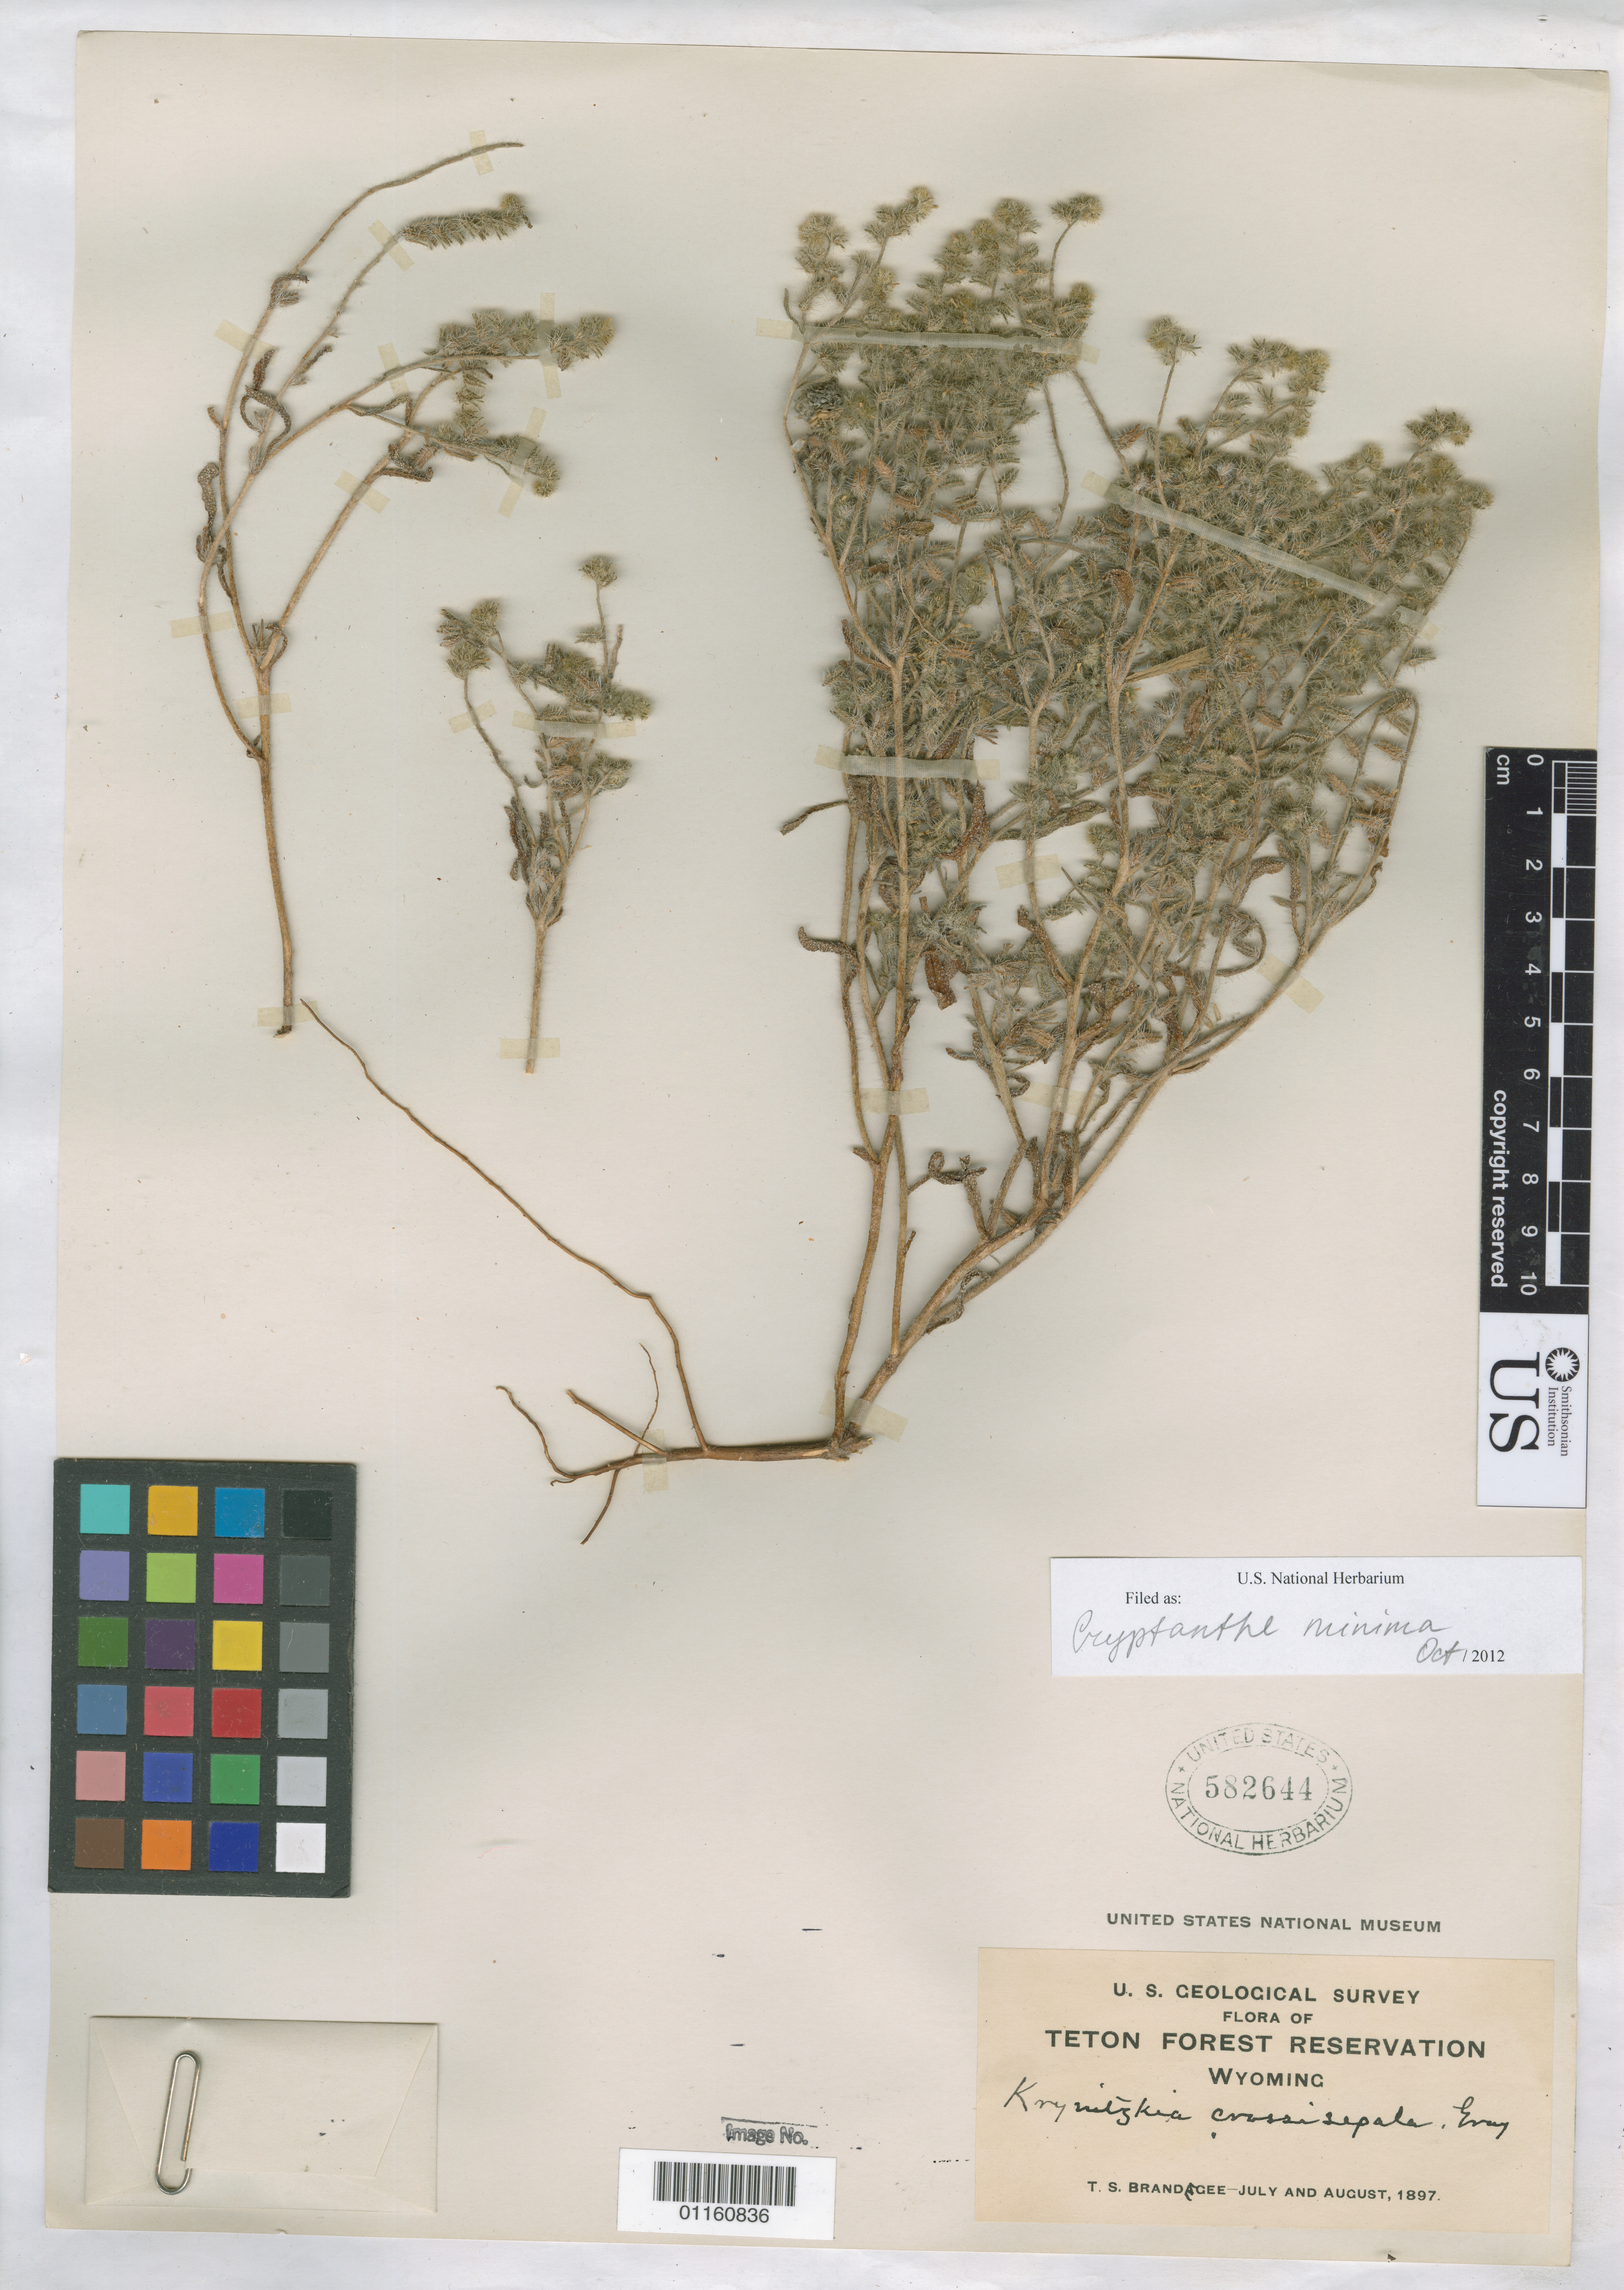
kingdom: Plantae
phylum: Tracheophyta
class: Magnoliopsida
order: Boraginales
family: Boraginaceae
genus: Cryptantha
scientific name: Cryptantha minima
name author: Rydb.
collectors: T. S. Brandegee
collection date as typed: Jul 1897 to -- Aug 1897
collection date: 1897-07/1897-08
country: United States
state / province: Wyoming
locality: Teton Forest Reservation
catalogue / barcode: US 582644